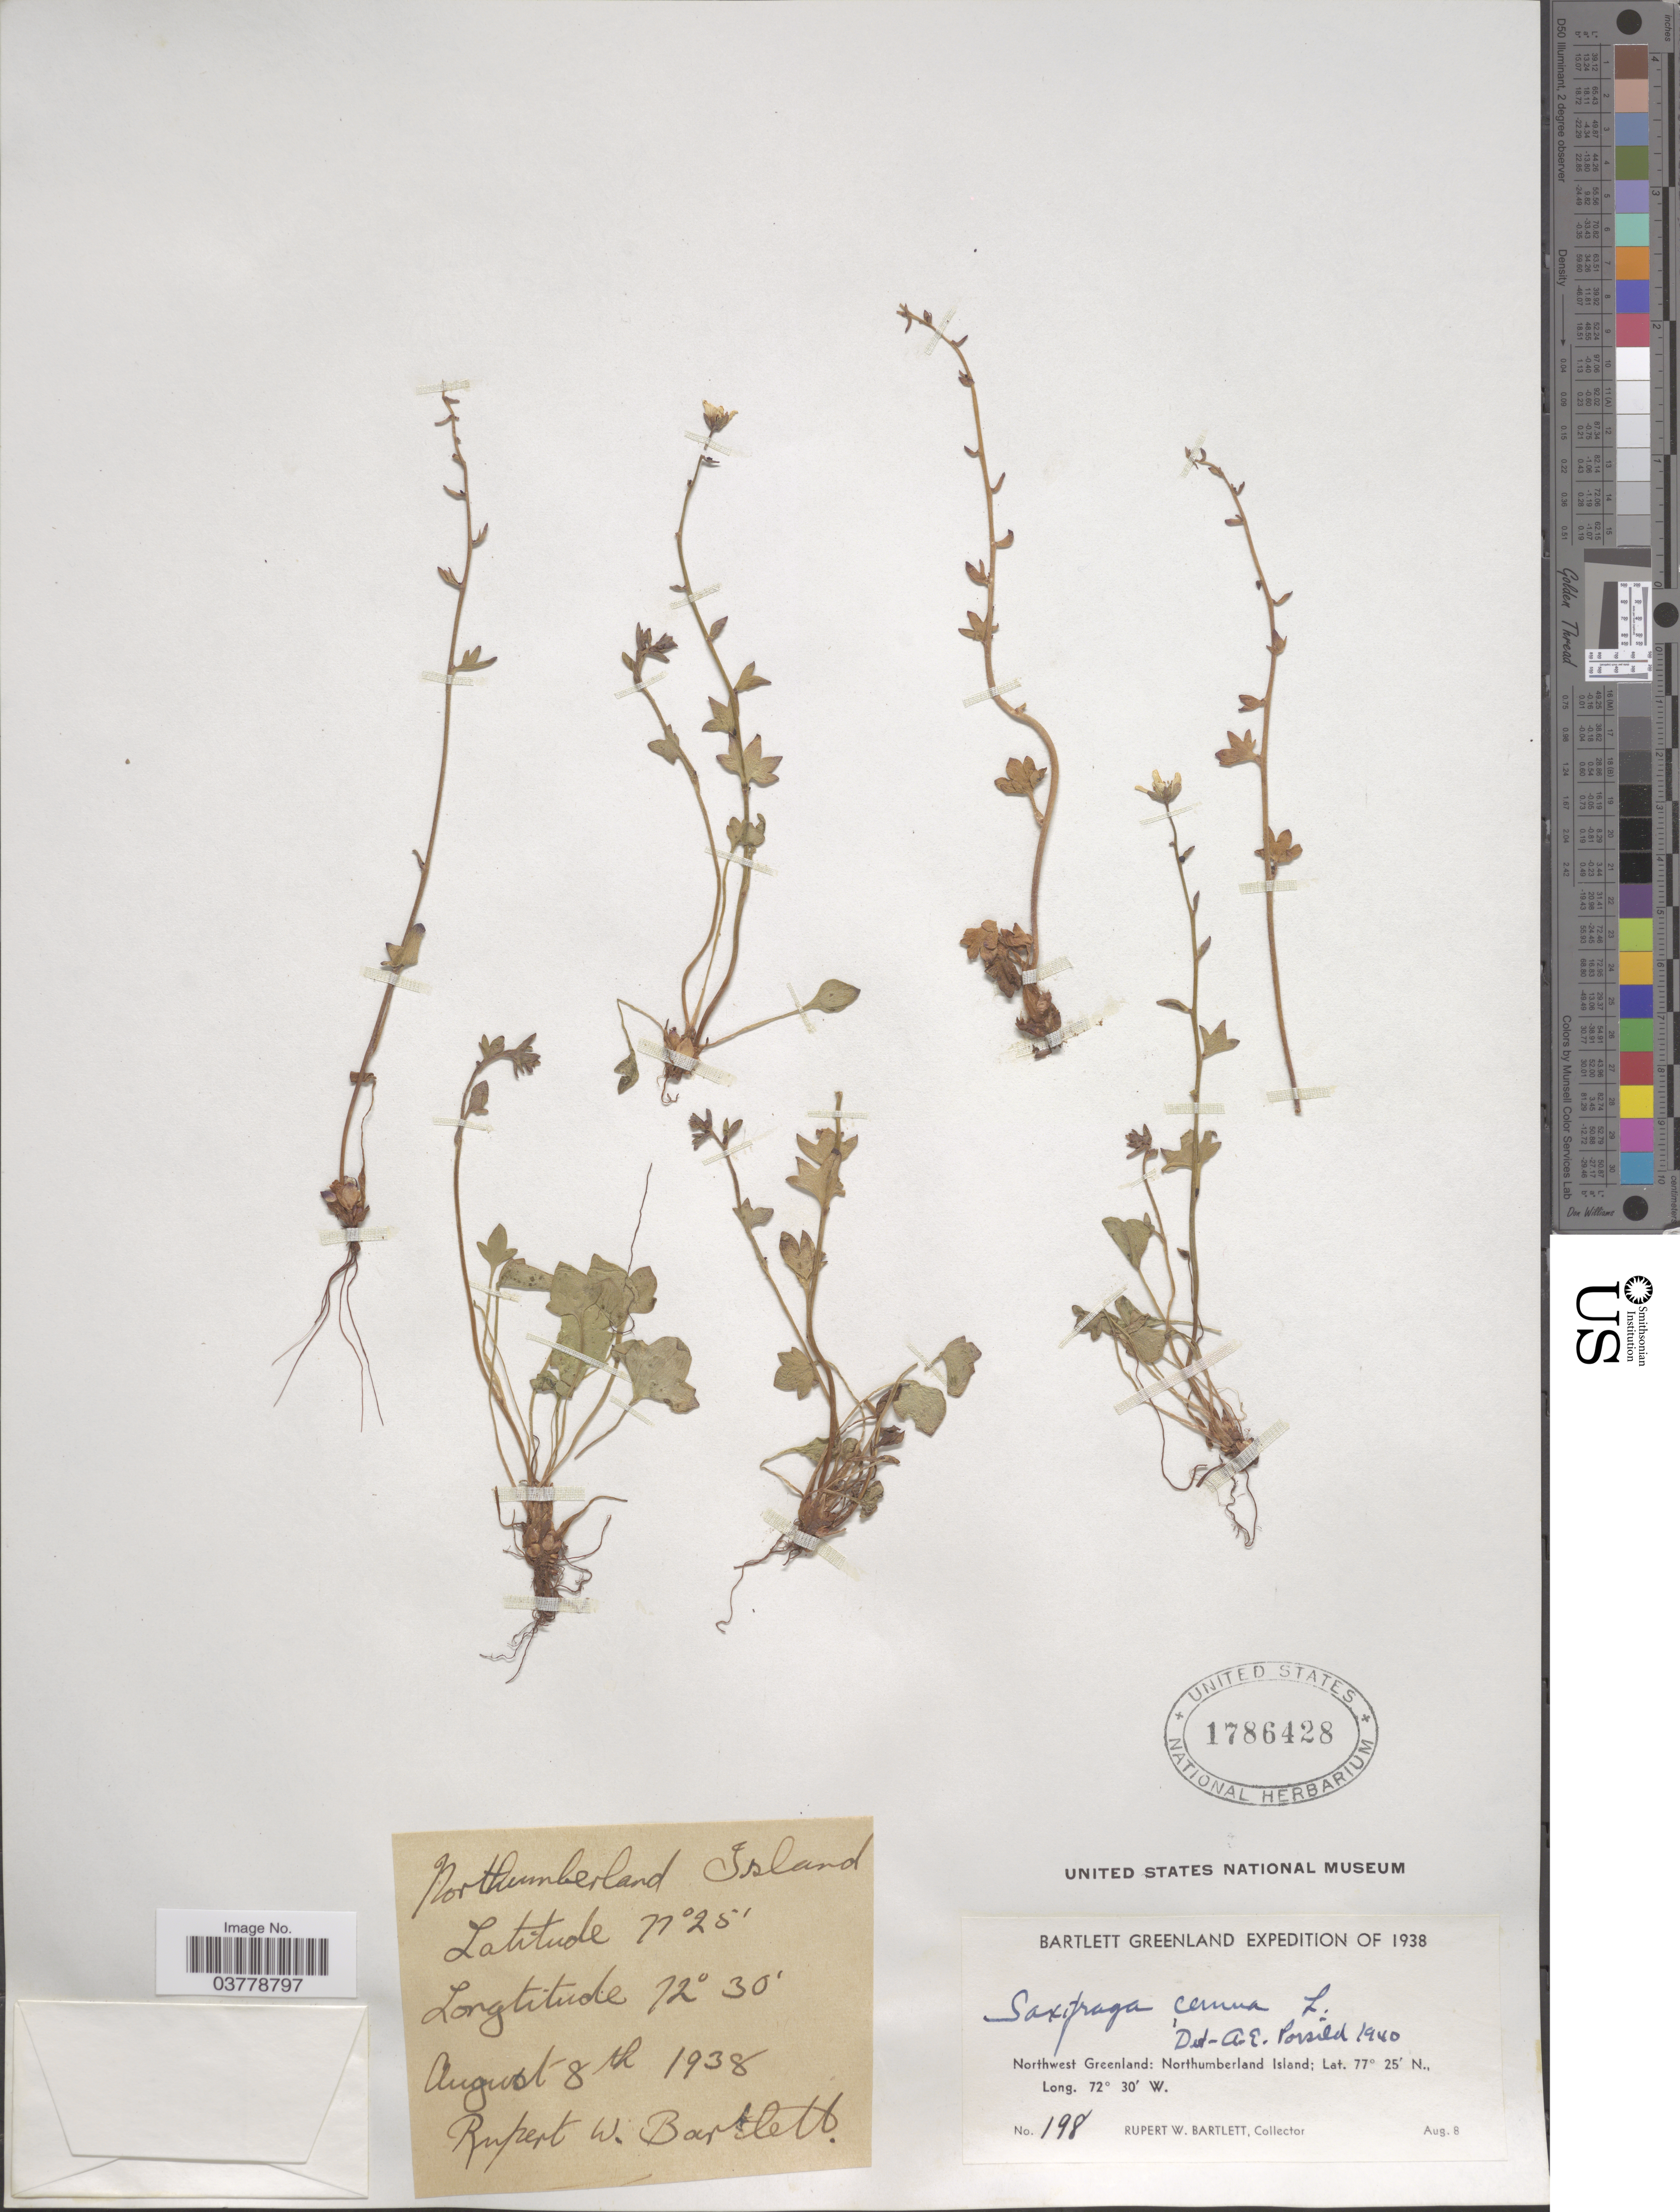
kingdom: Plantae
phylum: Tracheophyta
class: Magnoliopsida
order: Saxifragales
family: Saxifragaceae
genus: Saxifraga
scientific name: Saxifraga cernua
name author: L.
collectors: R. W. Bartlett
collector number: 198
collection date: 1938-08-08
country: Greenland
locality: Northwest Greenland: Northumberland Island.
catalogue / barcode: US 1786428